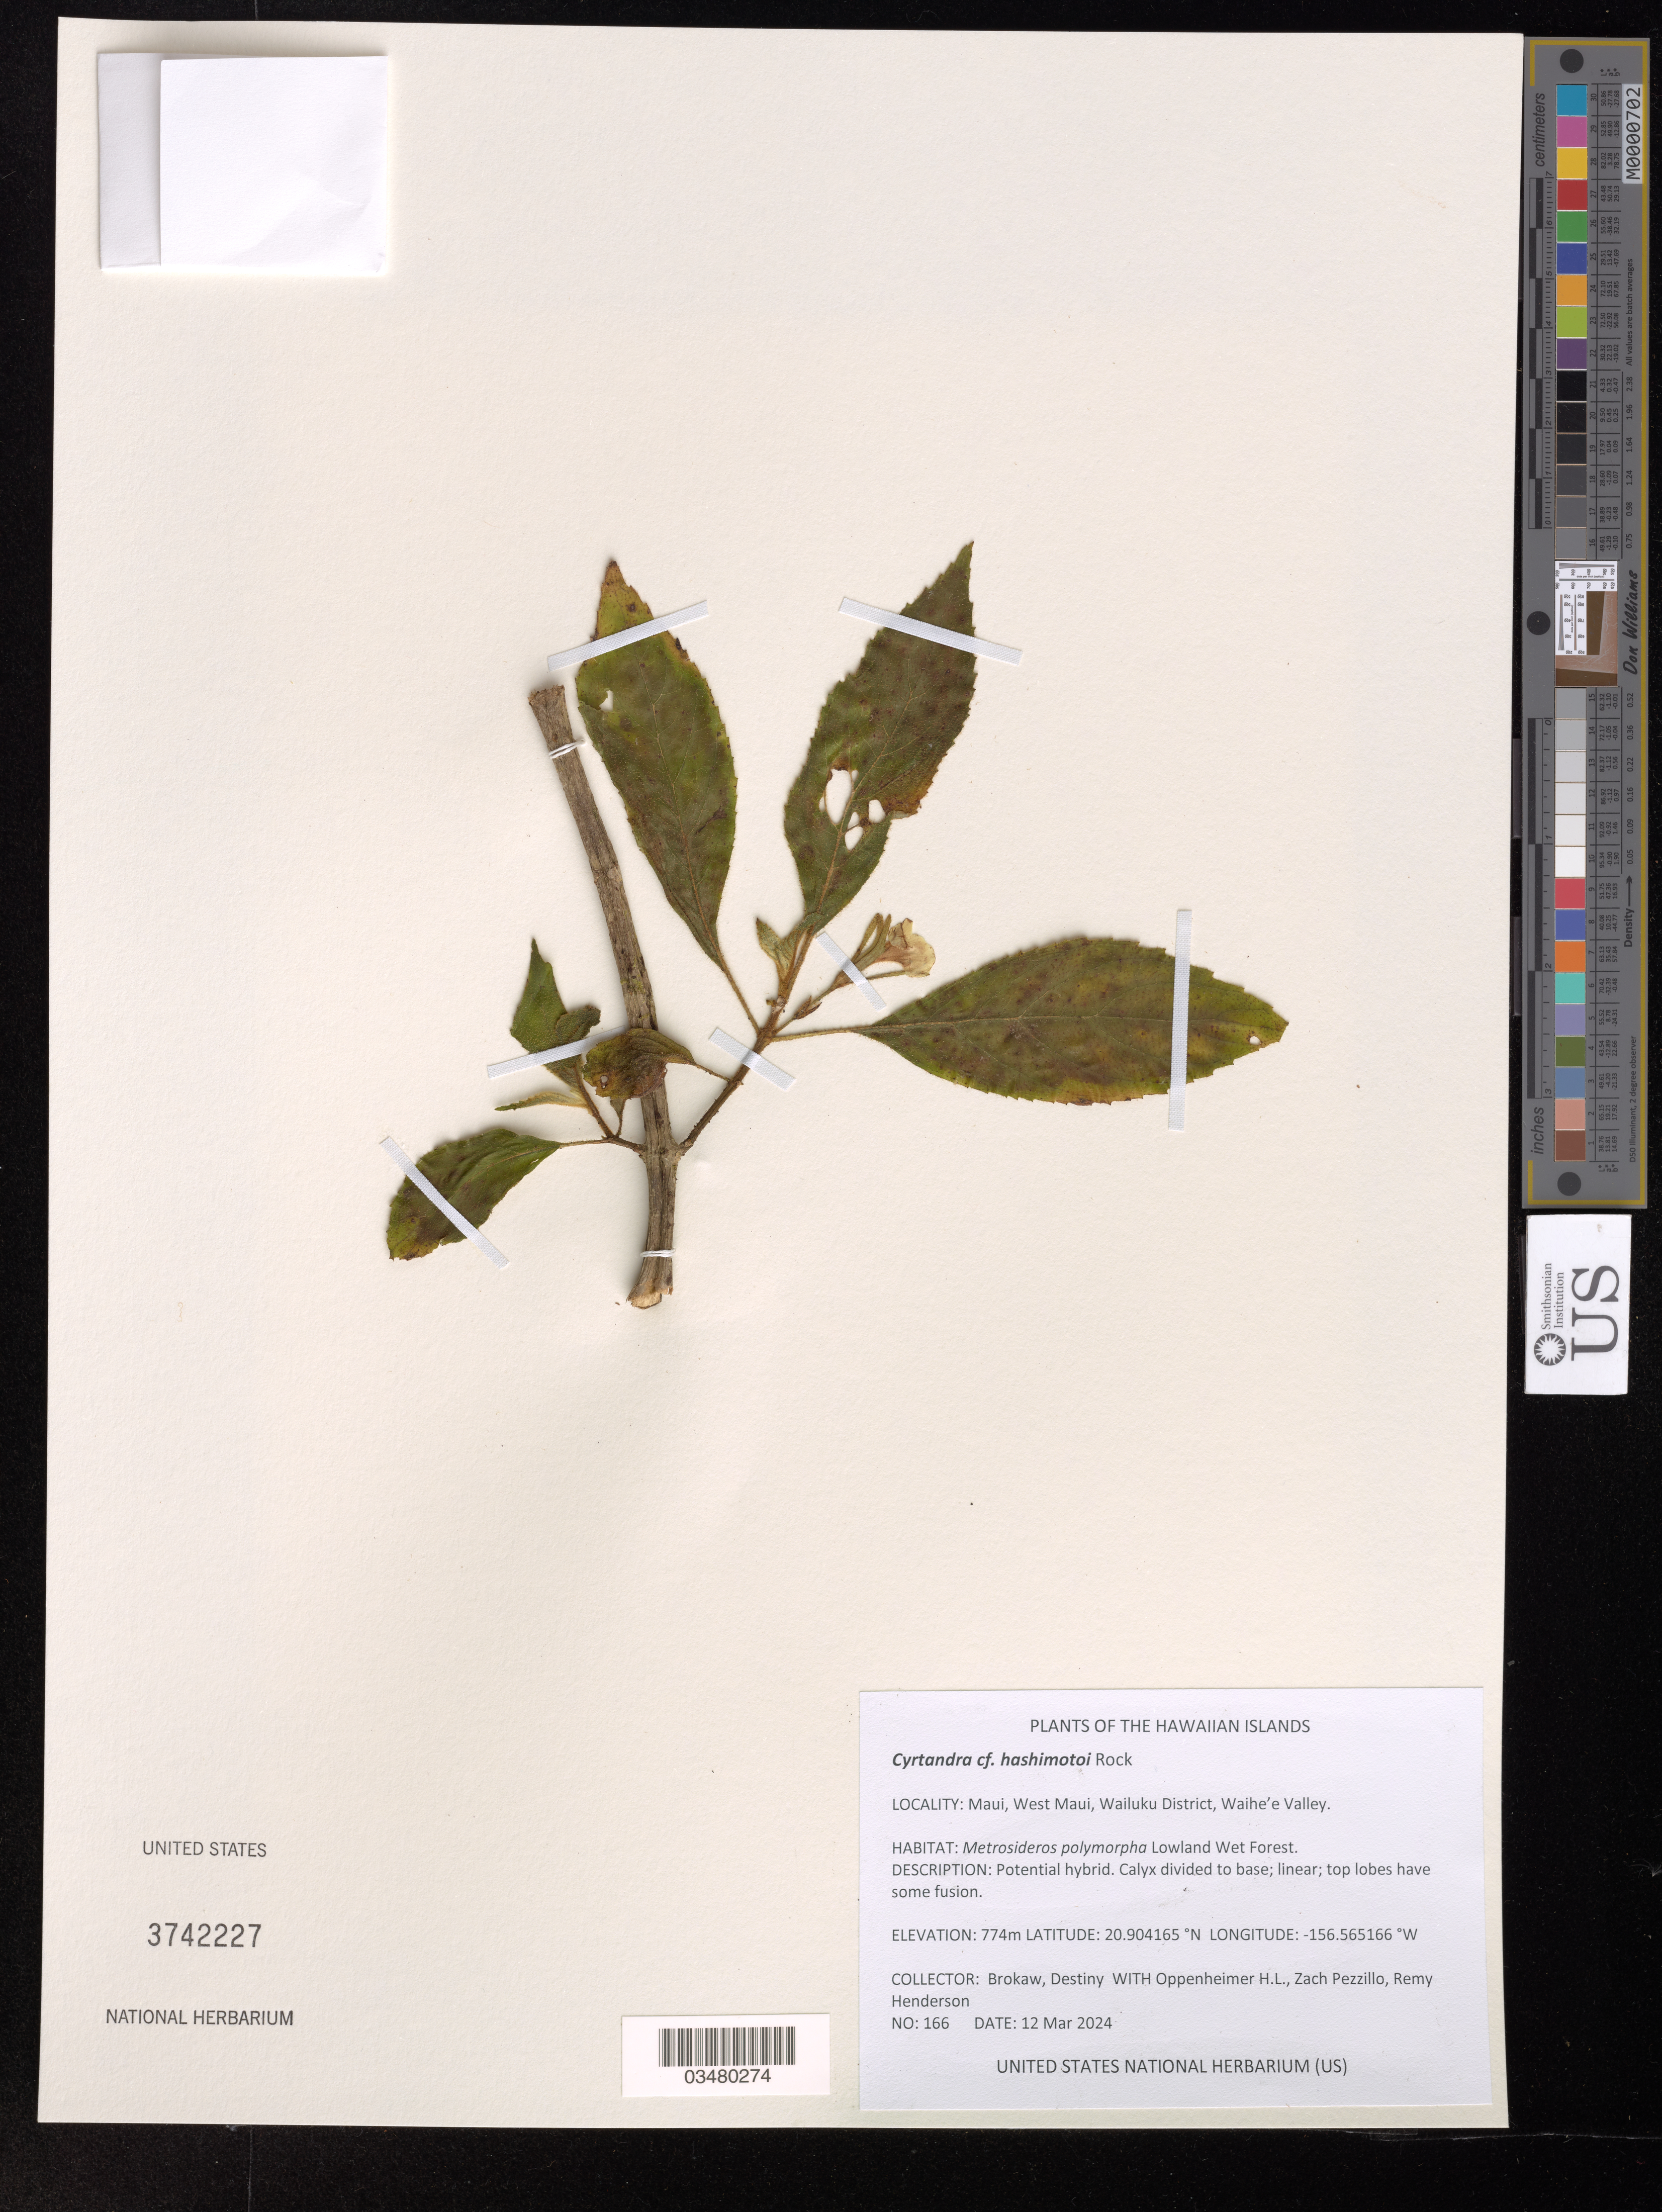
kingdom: Plantae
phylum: Tracheophyta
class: Magnoliopsida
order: Lamiales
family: Gesneriaceae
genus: Cyrtandra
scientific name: Cyrtandra hashimotoi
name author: Rock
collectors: H. L. Oppenheimer, Z. Pezzillo & R. Henderson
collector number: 166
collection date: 2024-03-12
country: United States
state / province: Hawaii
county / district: Maui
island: Maui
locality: West Maui, Wailuku District, Waihe'e Valley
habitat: Lowland wet forest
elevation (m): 774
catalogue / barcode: US 3742227